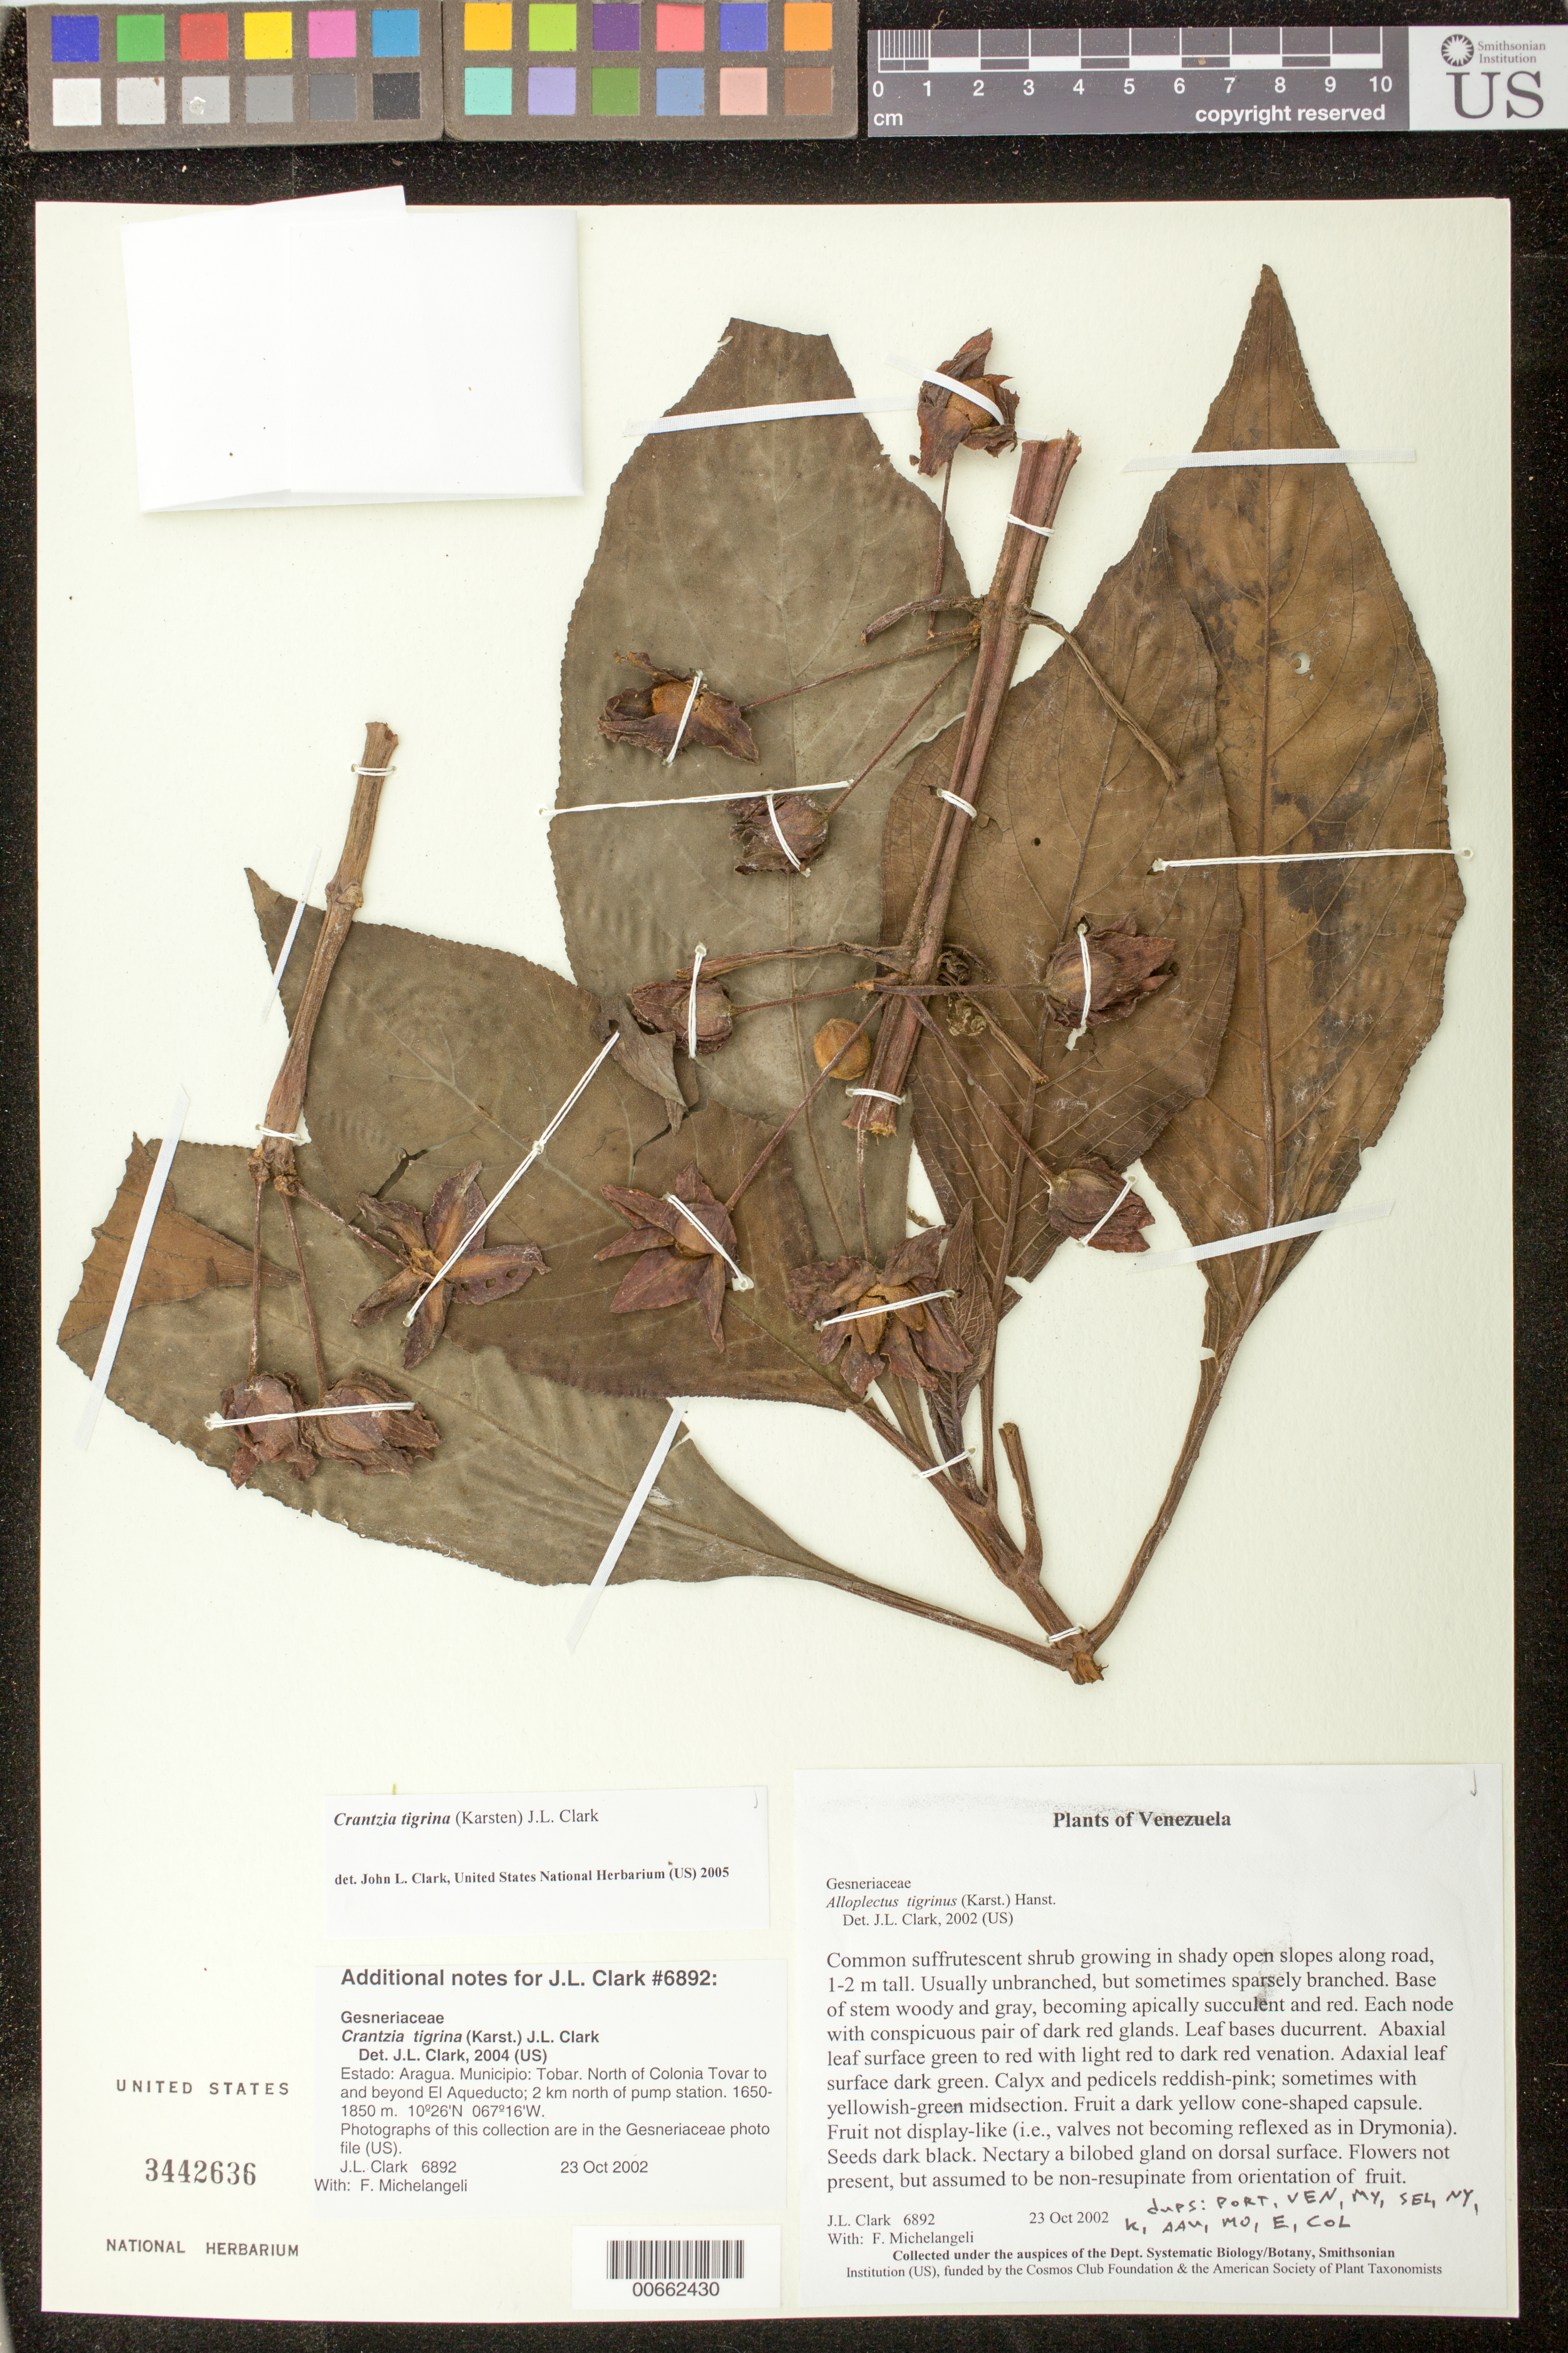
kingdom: Plantae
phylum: Tracheophyta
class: Magnoliopsida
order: Lamiales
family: Gesneriaceae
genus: Crantzia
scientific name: Crantzia tigrina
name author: (H. Karst.) Fritsch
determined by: Clark, J. L., (SEL), The Marie Selby Botanical Garden (UNITED STATES)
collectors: J. L. Clark & F. A. Michelangeli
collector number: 6892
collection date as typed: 23 Oct 2002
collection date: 2002-10-23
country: Venezuela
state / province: Aragua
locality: Estado: Aragua. Municipio: Tobar. North of Colonia Tovar to and beyond El Aqueducto; 2 km north of pump station.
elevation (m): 1650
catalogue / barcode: US 3442636